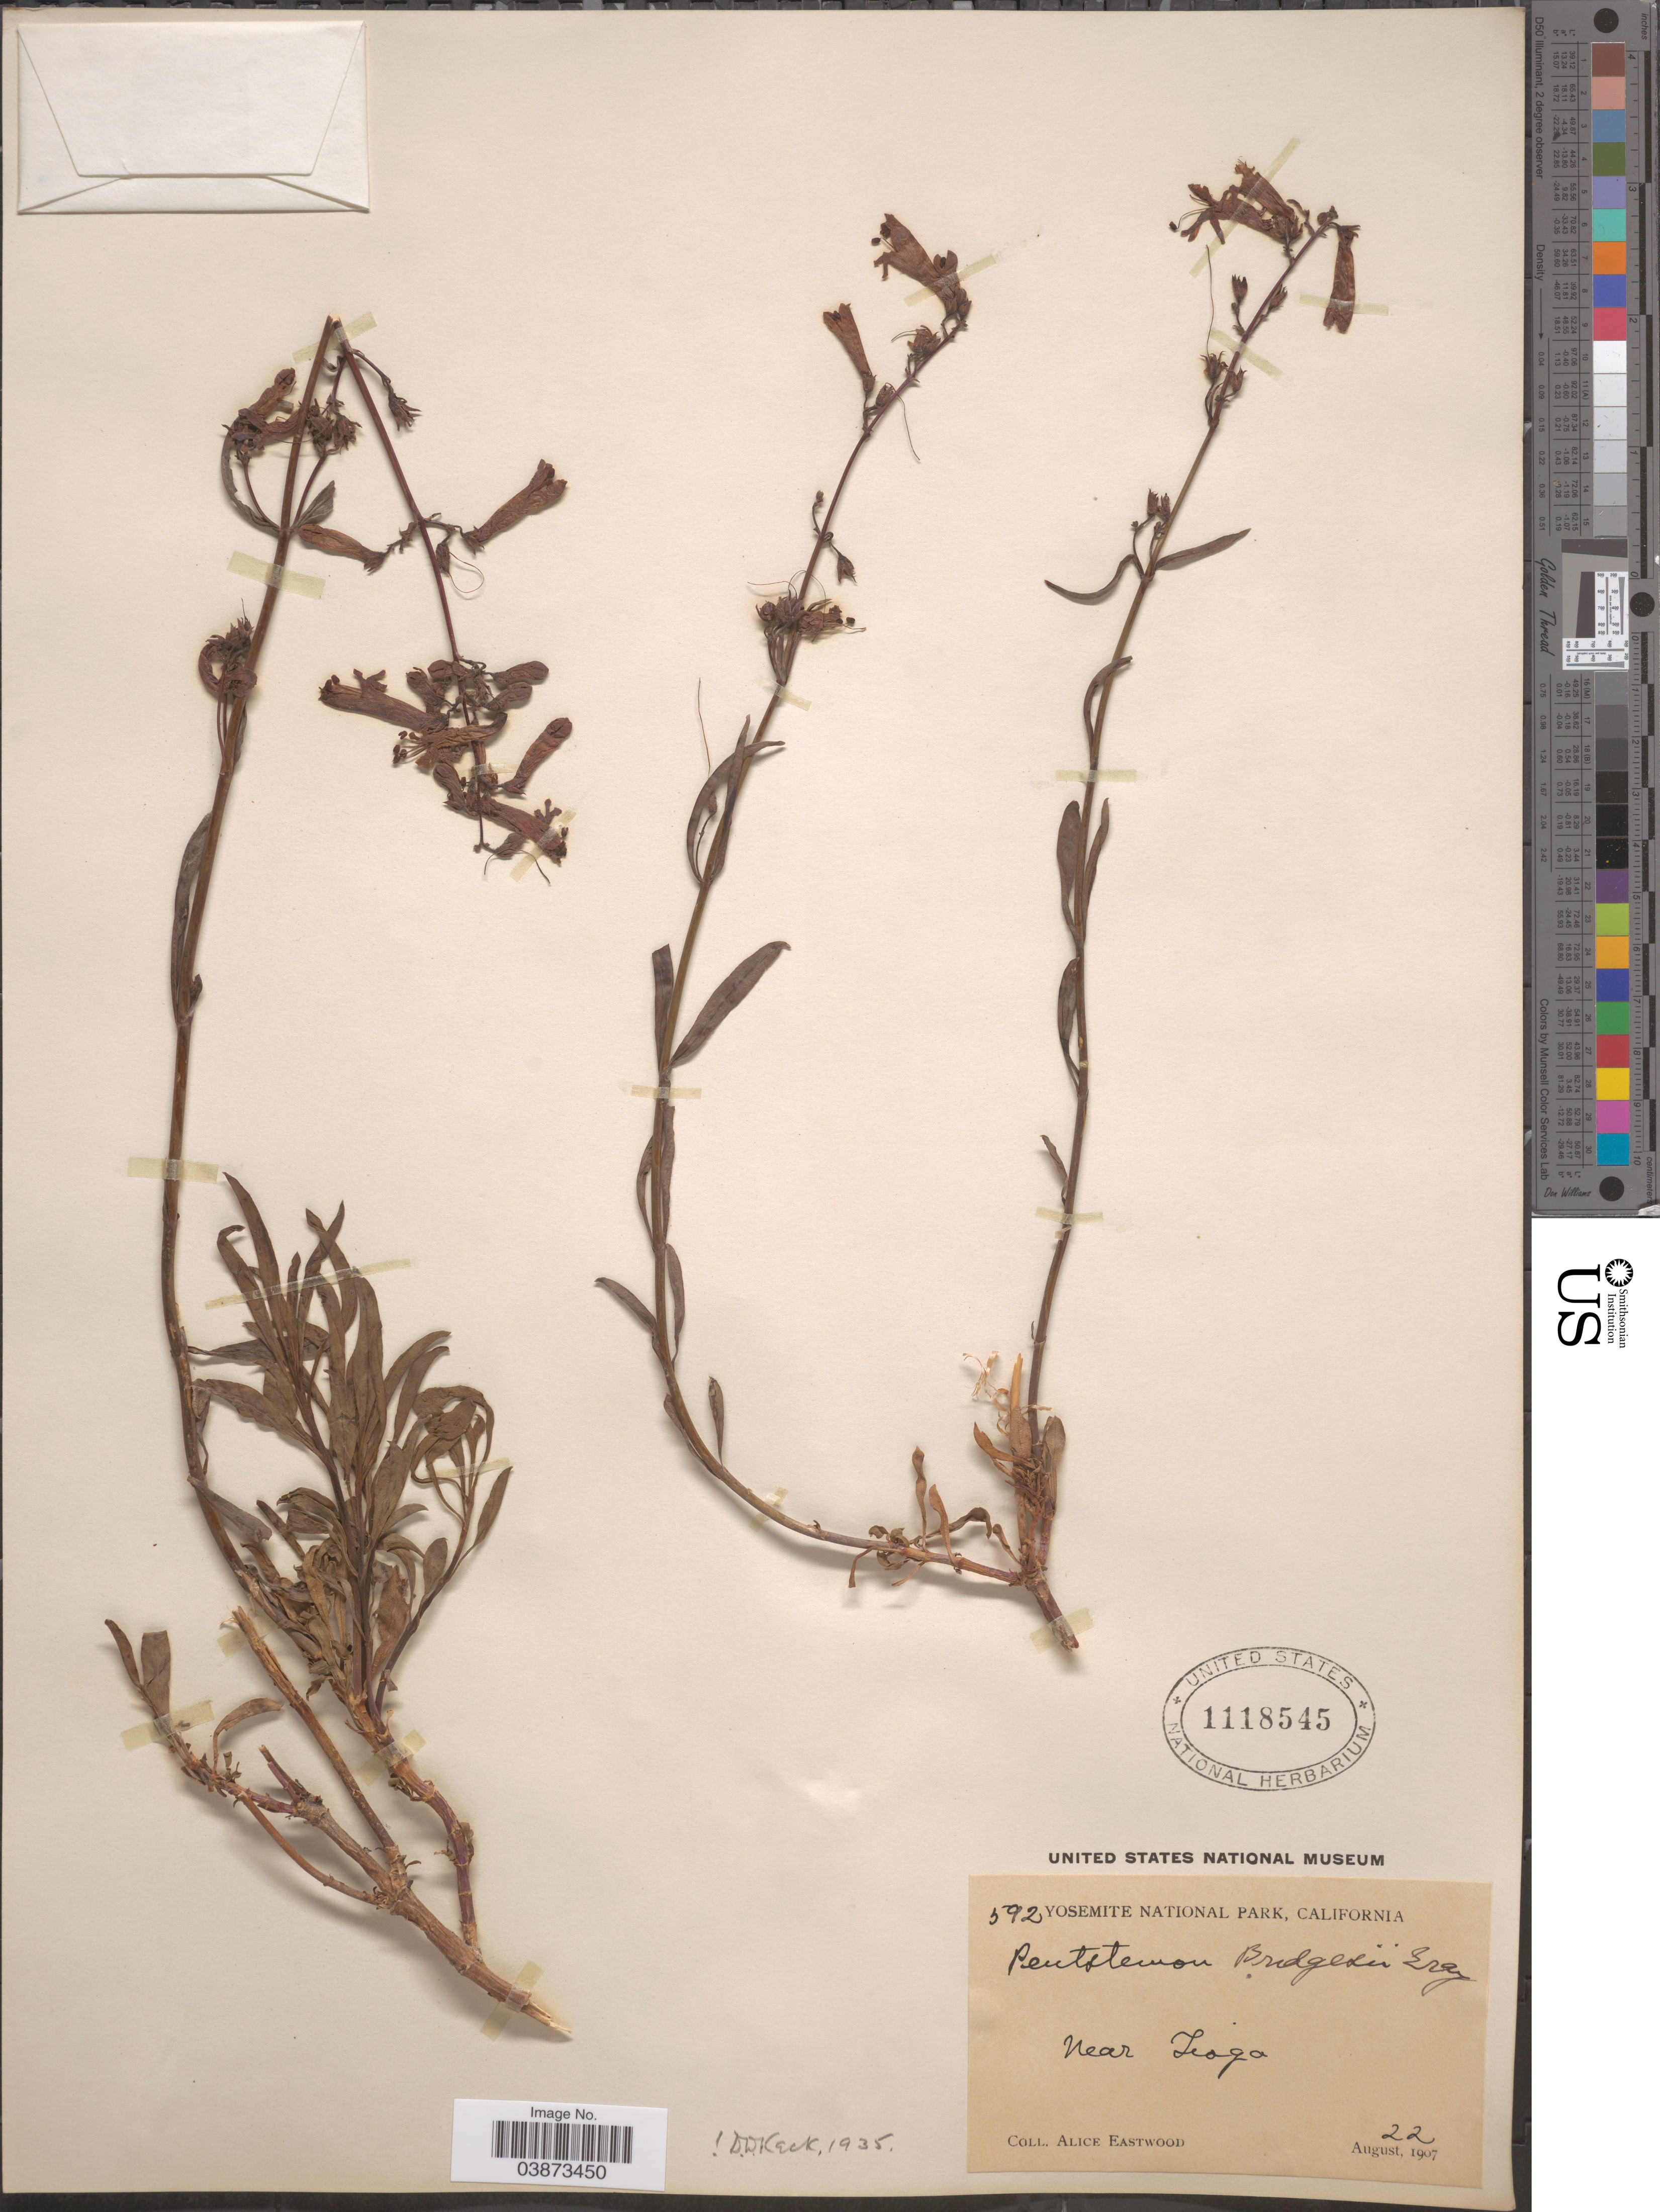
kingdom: Plantae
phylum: Tracheophyta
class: Magnoliopsida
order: Lamiales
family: Plantaginaceae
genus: Penstemon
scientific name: Penstemon bridgesii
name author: A. Gray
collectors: A. Eastwood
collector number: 592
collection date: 1907-08-22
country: United States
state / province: California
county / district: Mariposa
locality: Yosemite National Park. Near Tioga.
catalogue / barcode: US 1118545